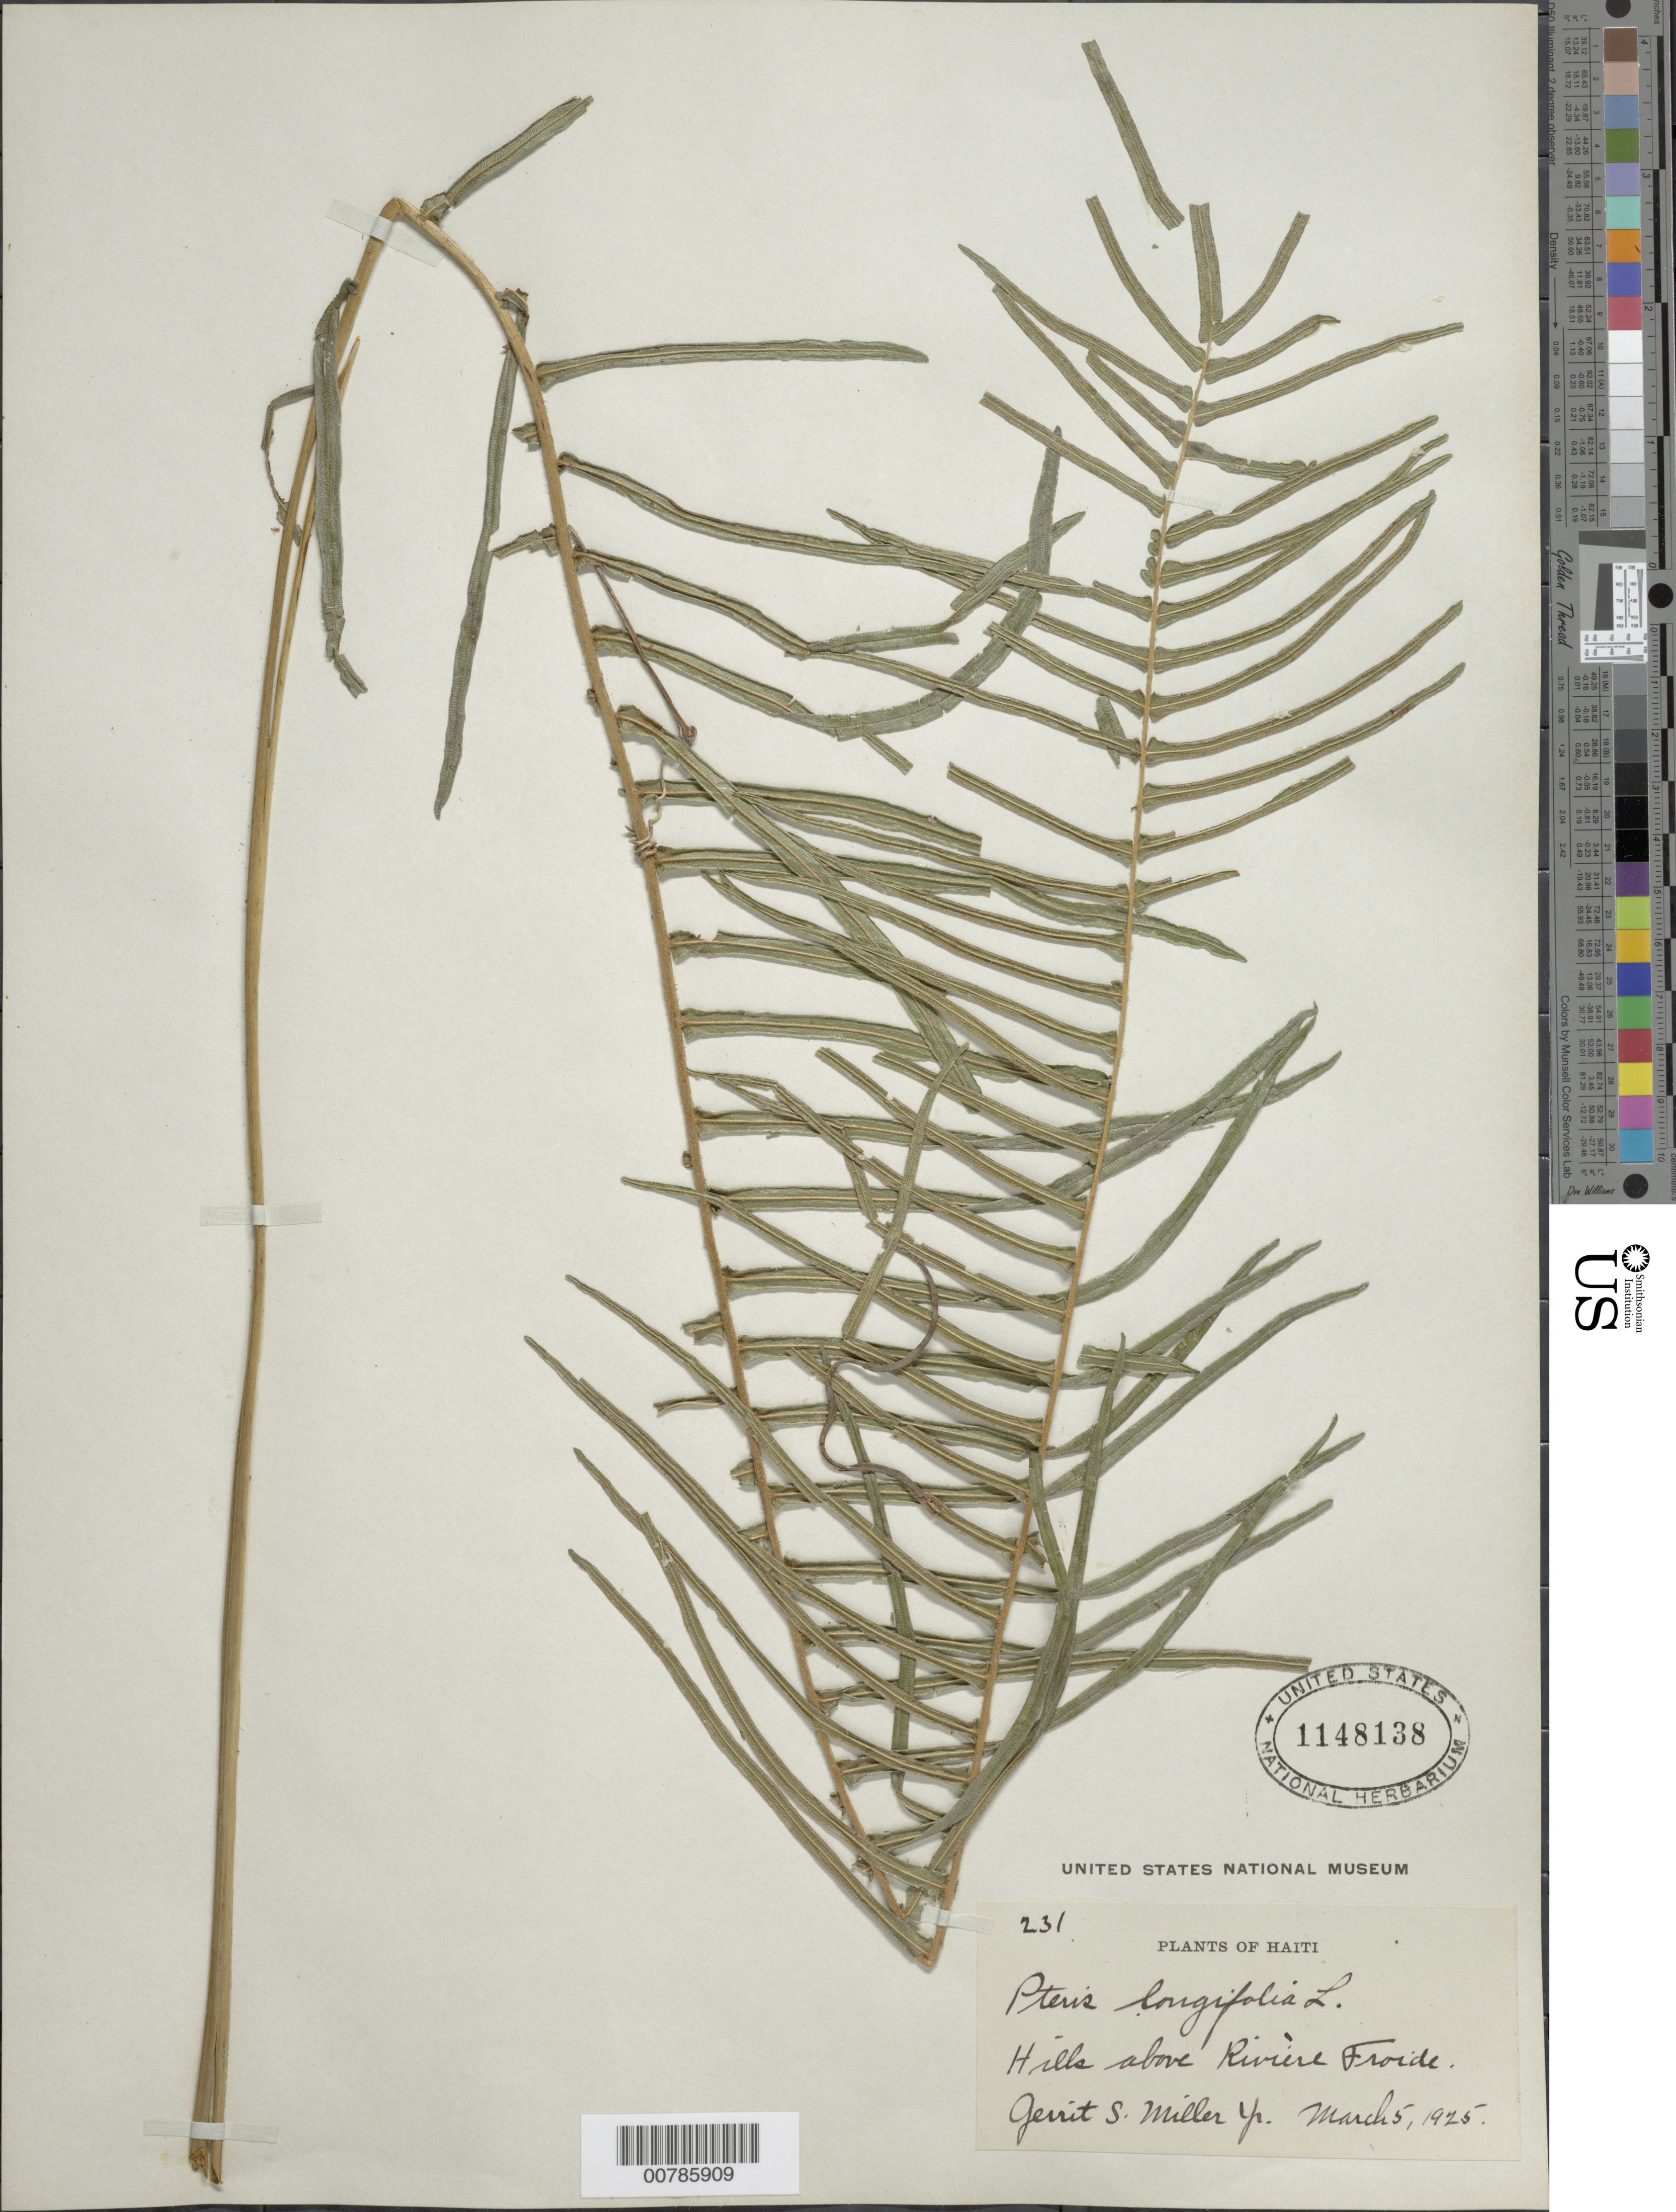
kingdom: Plantae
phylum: Tracheophyta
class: Polypodiopsida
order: Polypodiales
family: Pteridaceae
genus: Pteris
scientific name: Pteris longifolia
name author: L.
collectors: G. S. Miller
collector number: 231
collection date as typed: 05 Mar 1925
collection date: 1925-03-05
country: Haiti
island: Hispaniola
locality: Riviere Froide, above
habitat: Hills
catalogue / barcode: US 1148138